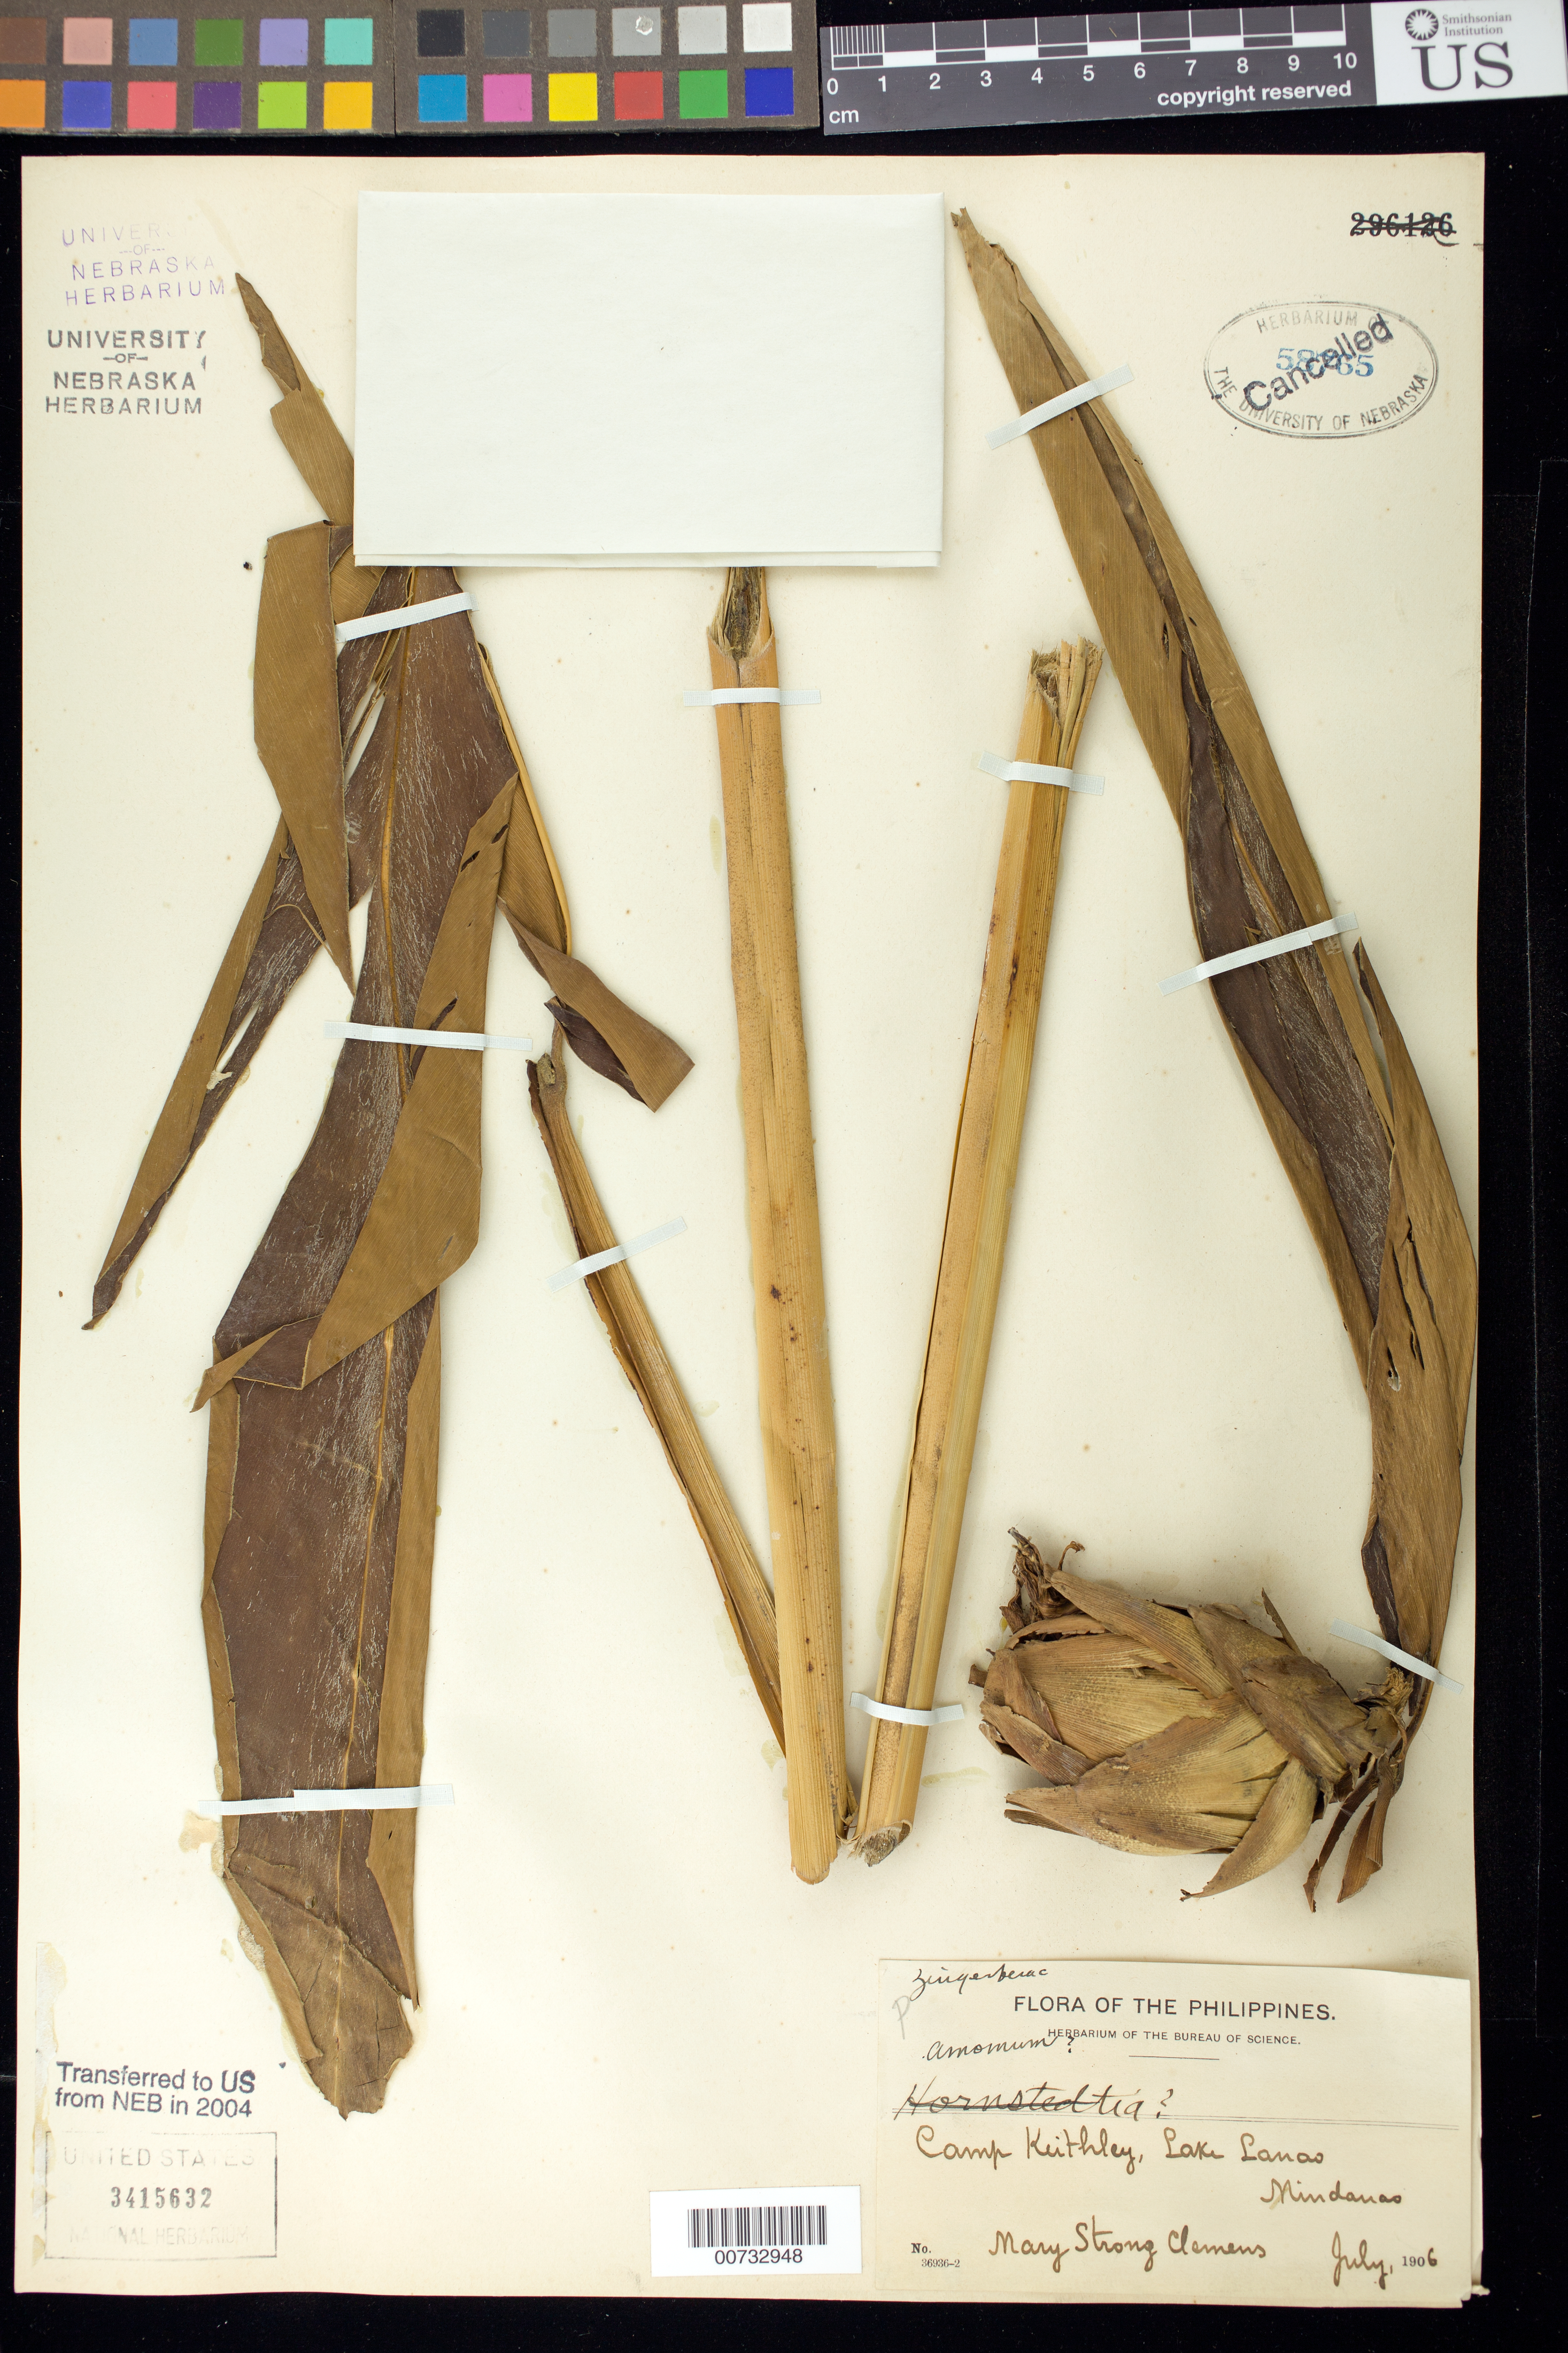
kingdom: Plantae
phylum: Tracheophyta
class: Liliopsida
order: Zingiberales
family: Zingiberaceae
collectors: M. S. Clemens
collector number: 06936-2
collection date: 1906-07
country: Philippines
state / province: Muslim Mindanao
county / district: Lanao del Sur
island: Mindanao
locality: Camp Keithley, Lake Lanao.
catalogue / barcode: US 3415632